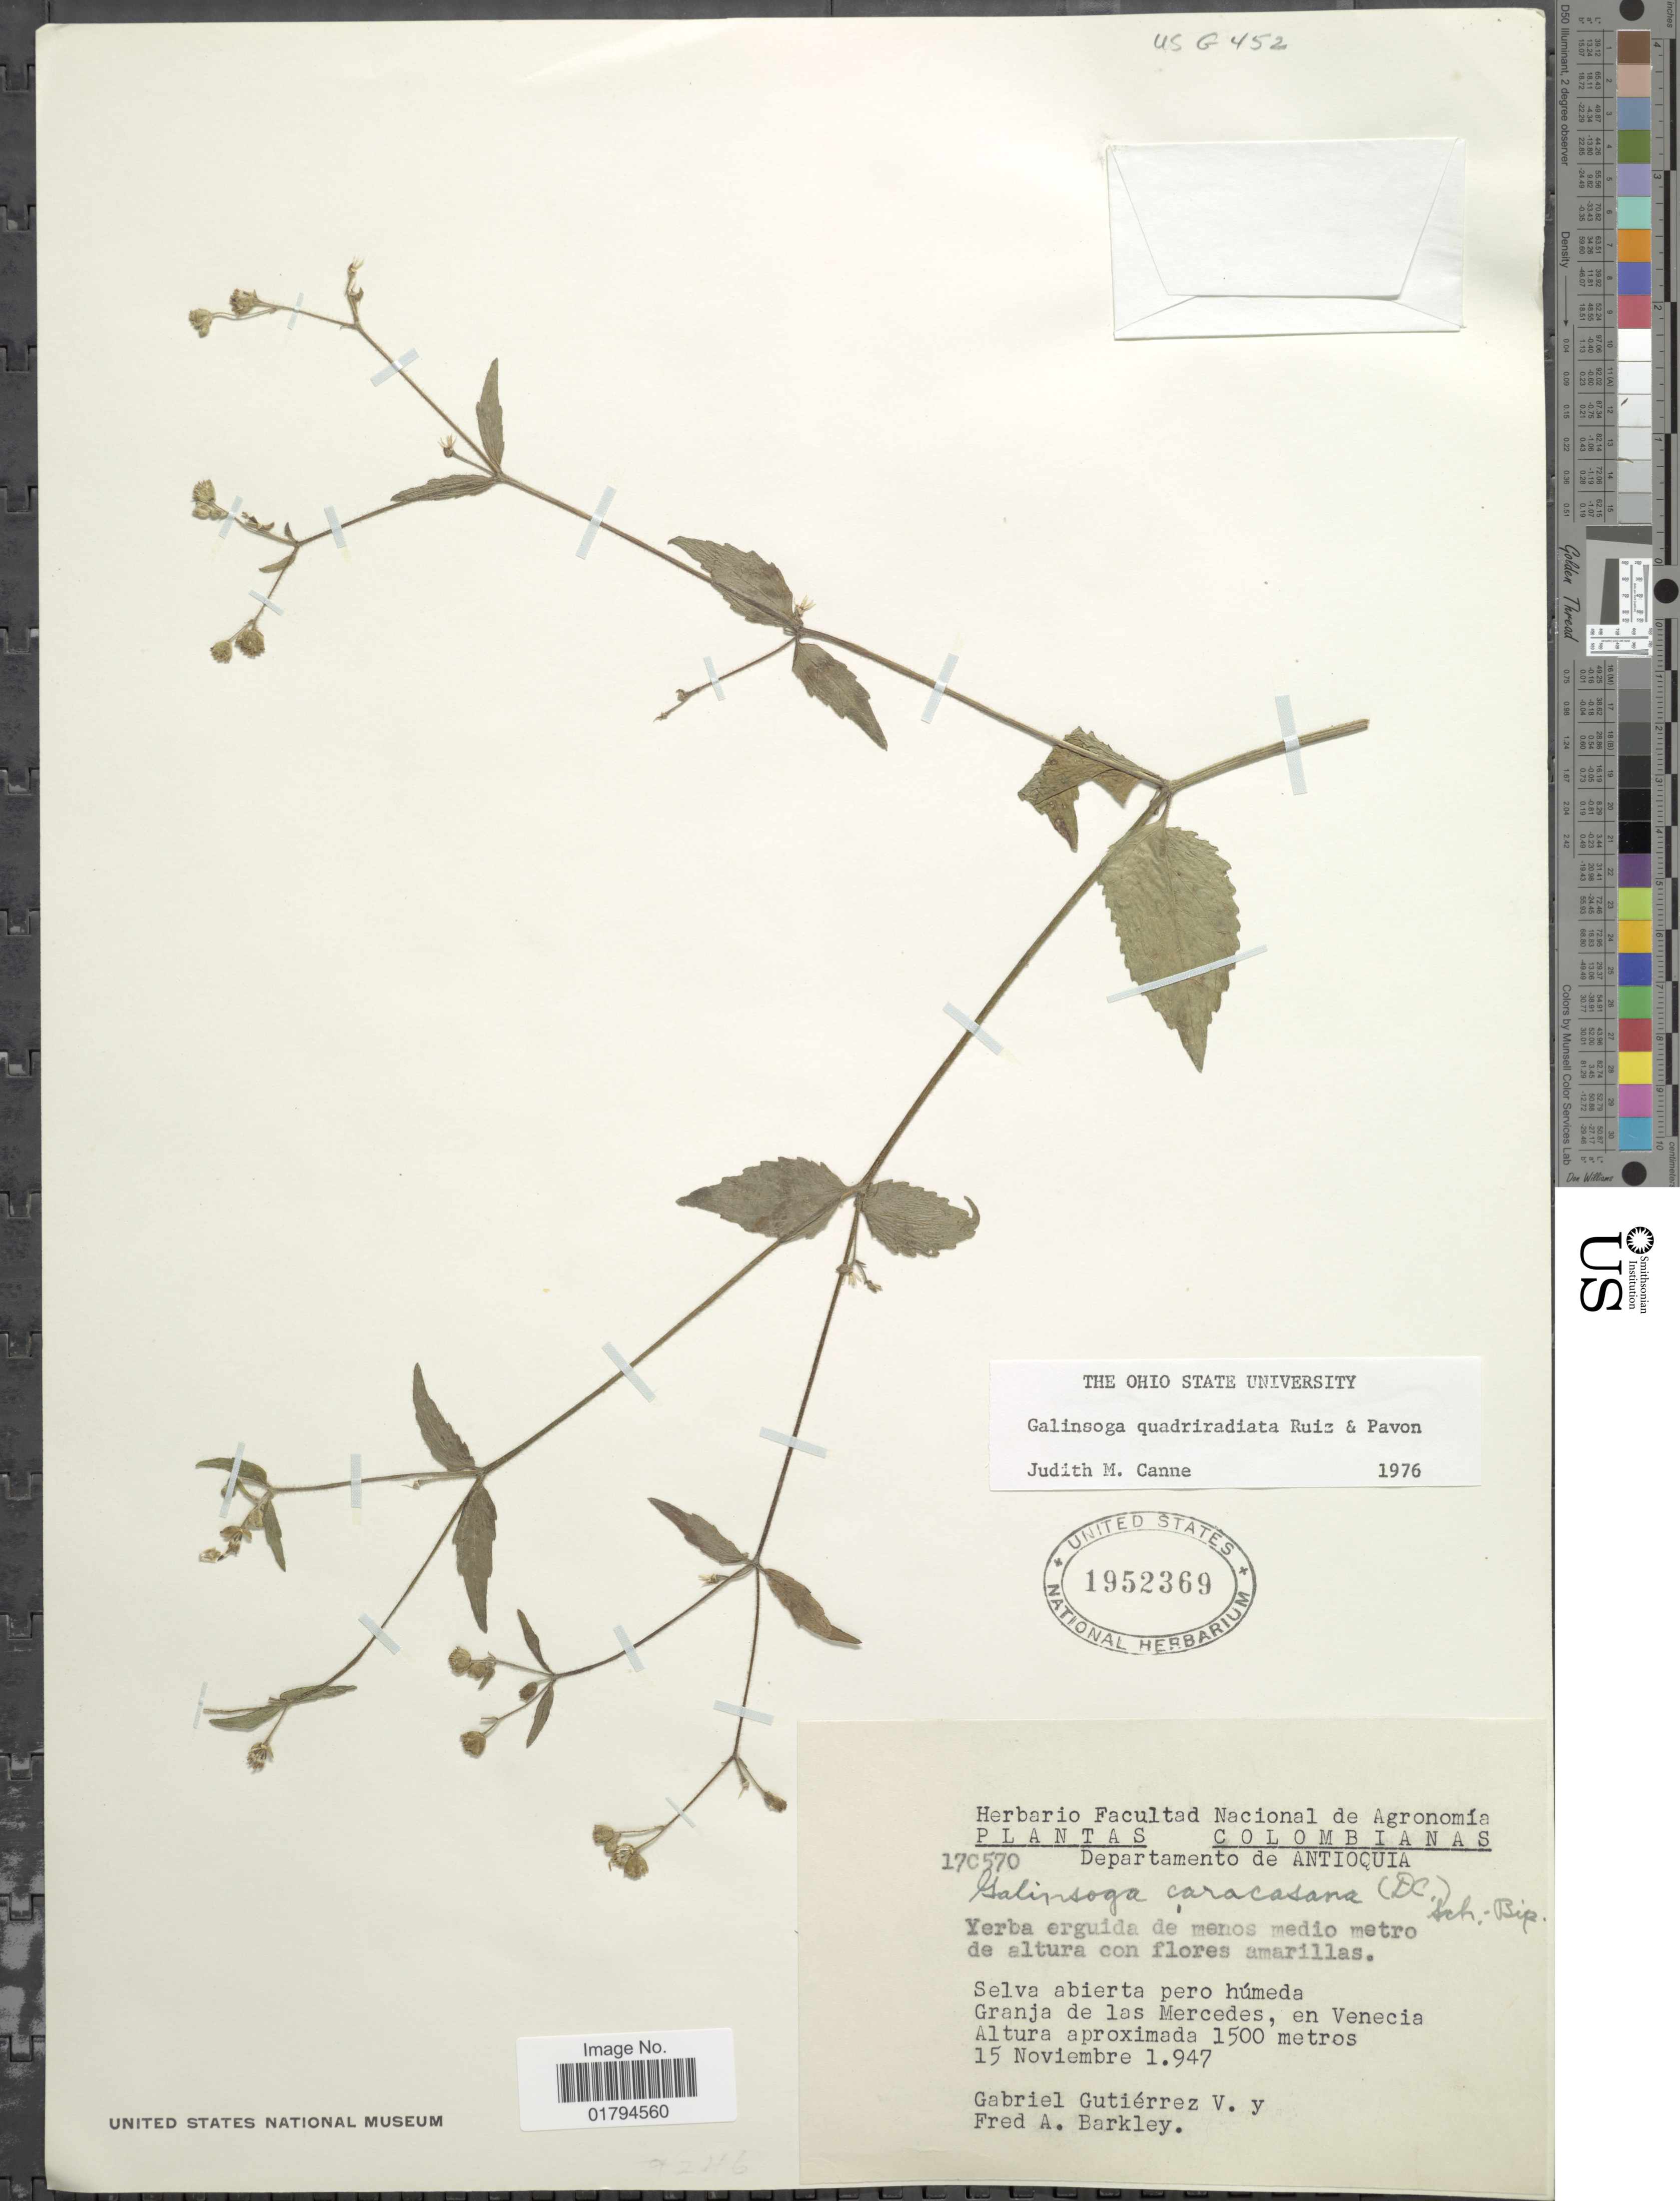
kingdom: Plantae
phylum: Tracheophyta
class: Magnoliopsida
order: Asterales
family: Asteraceae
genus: Galinsoga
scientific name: Galinsoga quadriradiata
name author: Ruiz & Pav.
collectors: G. Gutiérrez V. & F. A. Barkley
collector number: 170570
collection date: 1947-11-15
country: Colombia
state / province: Antioquia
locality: Granja de Las Mercedes, en Venecia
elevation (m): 1500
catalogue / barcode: US 1952369